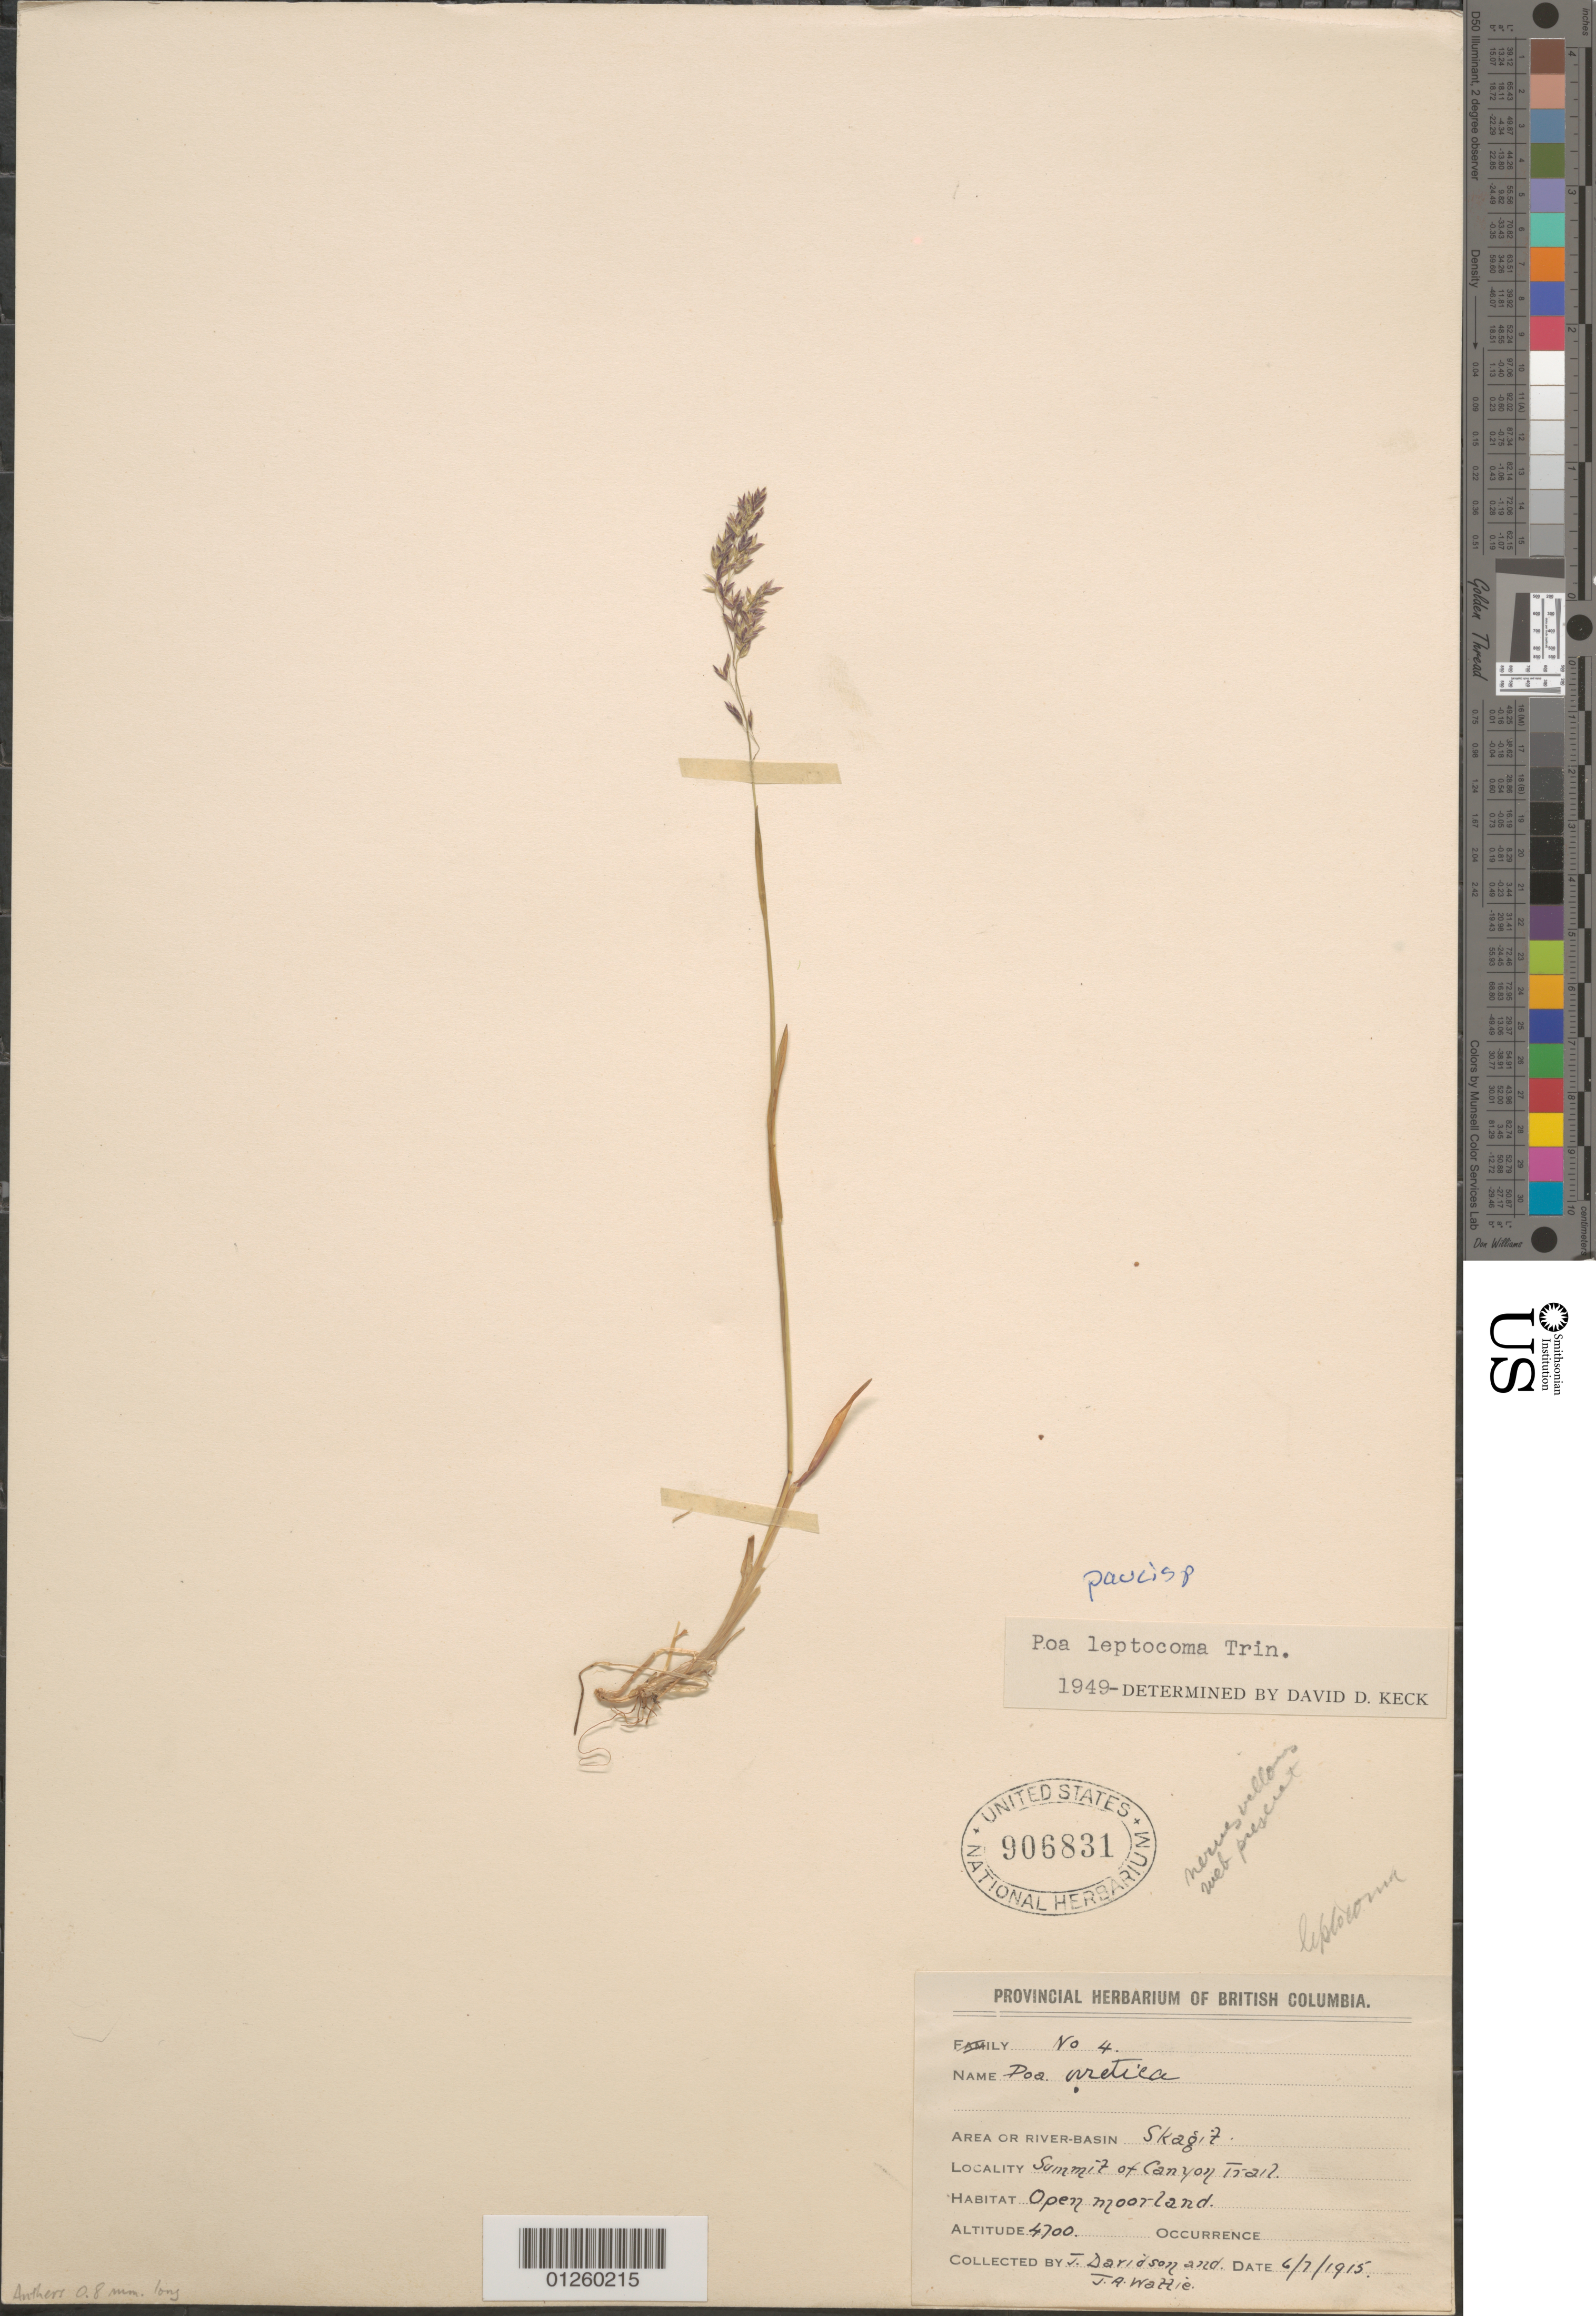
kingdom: Plantae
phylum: Tracheophyta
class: Liliopsida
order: Poales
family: Poaceae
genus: Poa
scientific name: Poa paucispicula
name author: Scribn. & Merr.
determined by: Soreng, Robert J., Research Associate (BOT), Smithsonian Institution - National Museum of Natural History (UNITED STATES)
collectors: J. Davidson & J. Wattie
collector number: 4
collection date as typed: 6/7/1915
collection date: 1915-07-06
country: Canada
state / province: British Columbia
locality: Summit of Canyon Trail. Area or river-basin Skagit.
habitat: Open moorland.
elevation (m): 1433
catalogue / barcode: US 906831